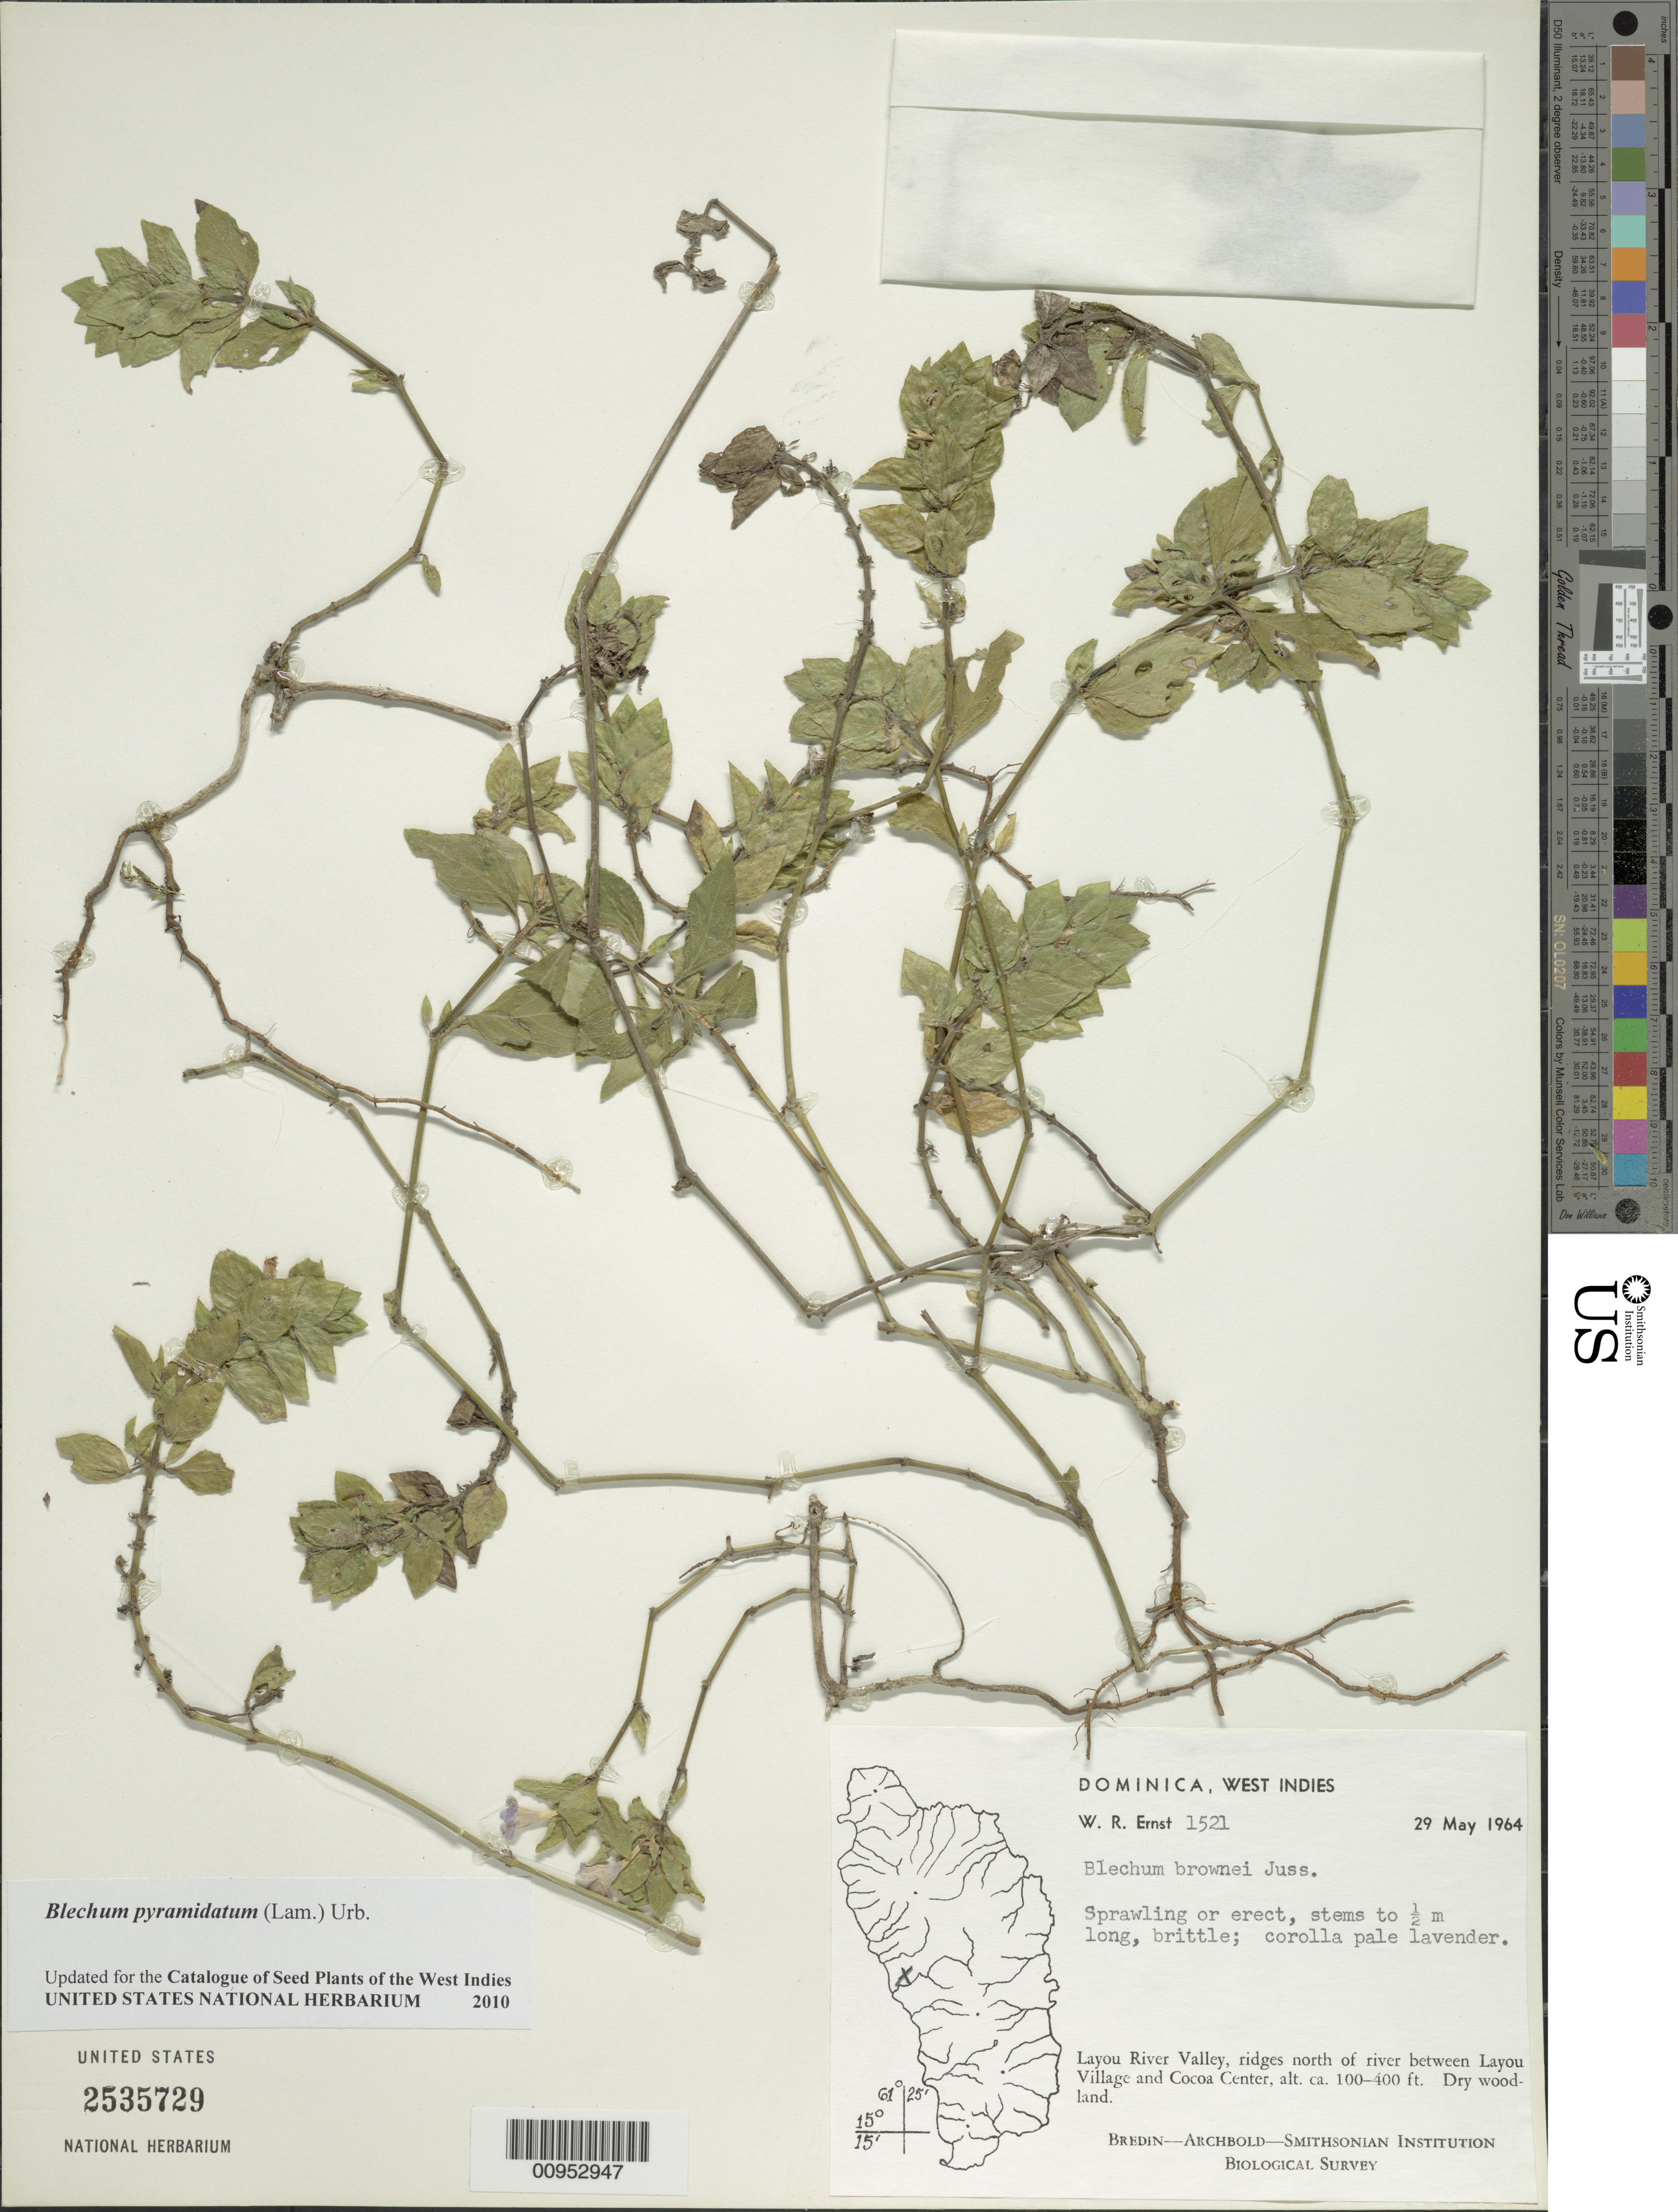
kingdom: Plantae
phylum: Tracheophyta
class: Magnoliopsida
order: Lamiales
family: Acanthaceae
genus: Blechum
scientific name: Blechum pyramidatum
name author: (Lam.) Urb.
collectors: W. R. Ernst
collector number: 1521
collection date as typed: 29 May 1964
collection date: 1964-05-29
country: Dominica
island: Dominica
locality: Layou River Valley, between Layou Village and Cocoa Center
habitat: Ridges north of river, dry woodland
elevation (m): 30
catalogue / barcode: US 2535729